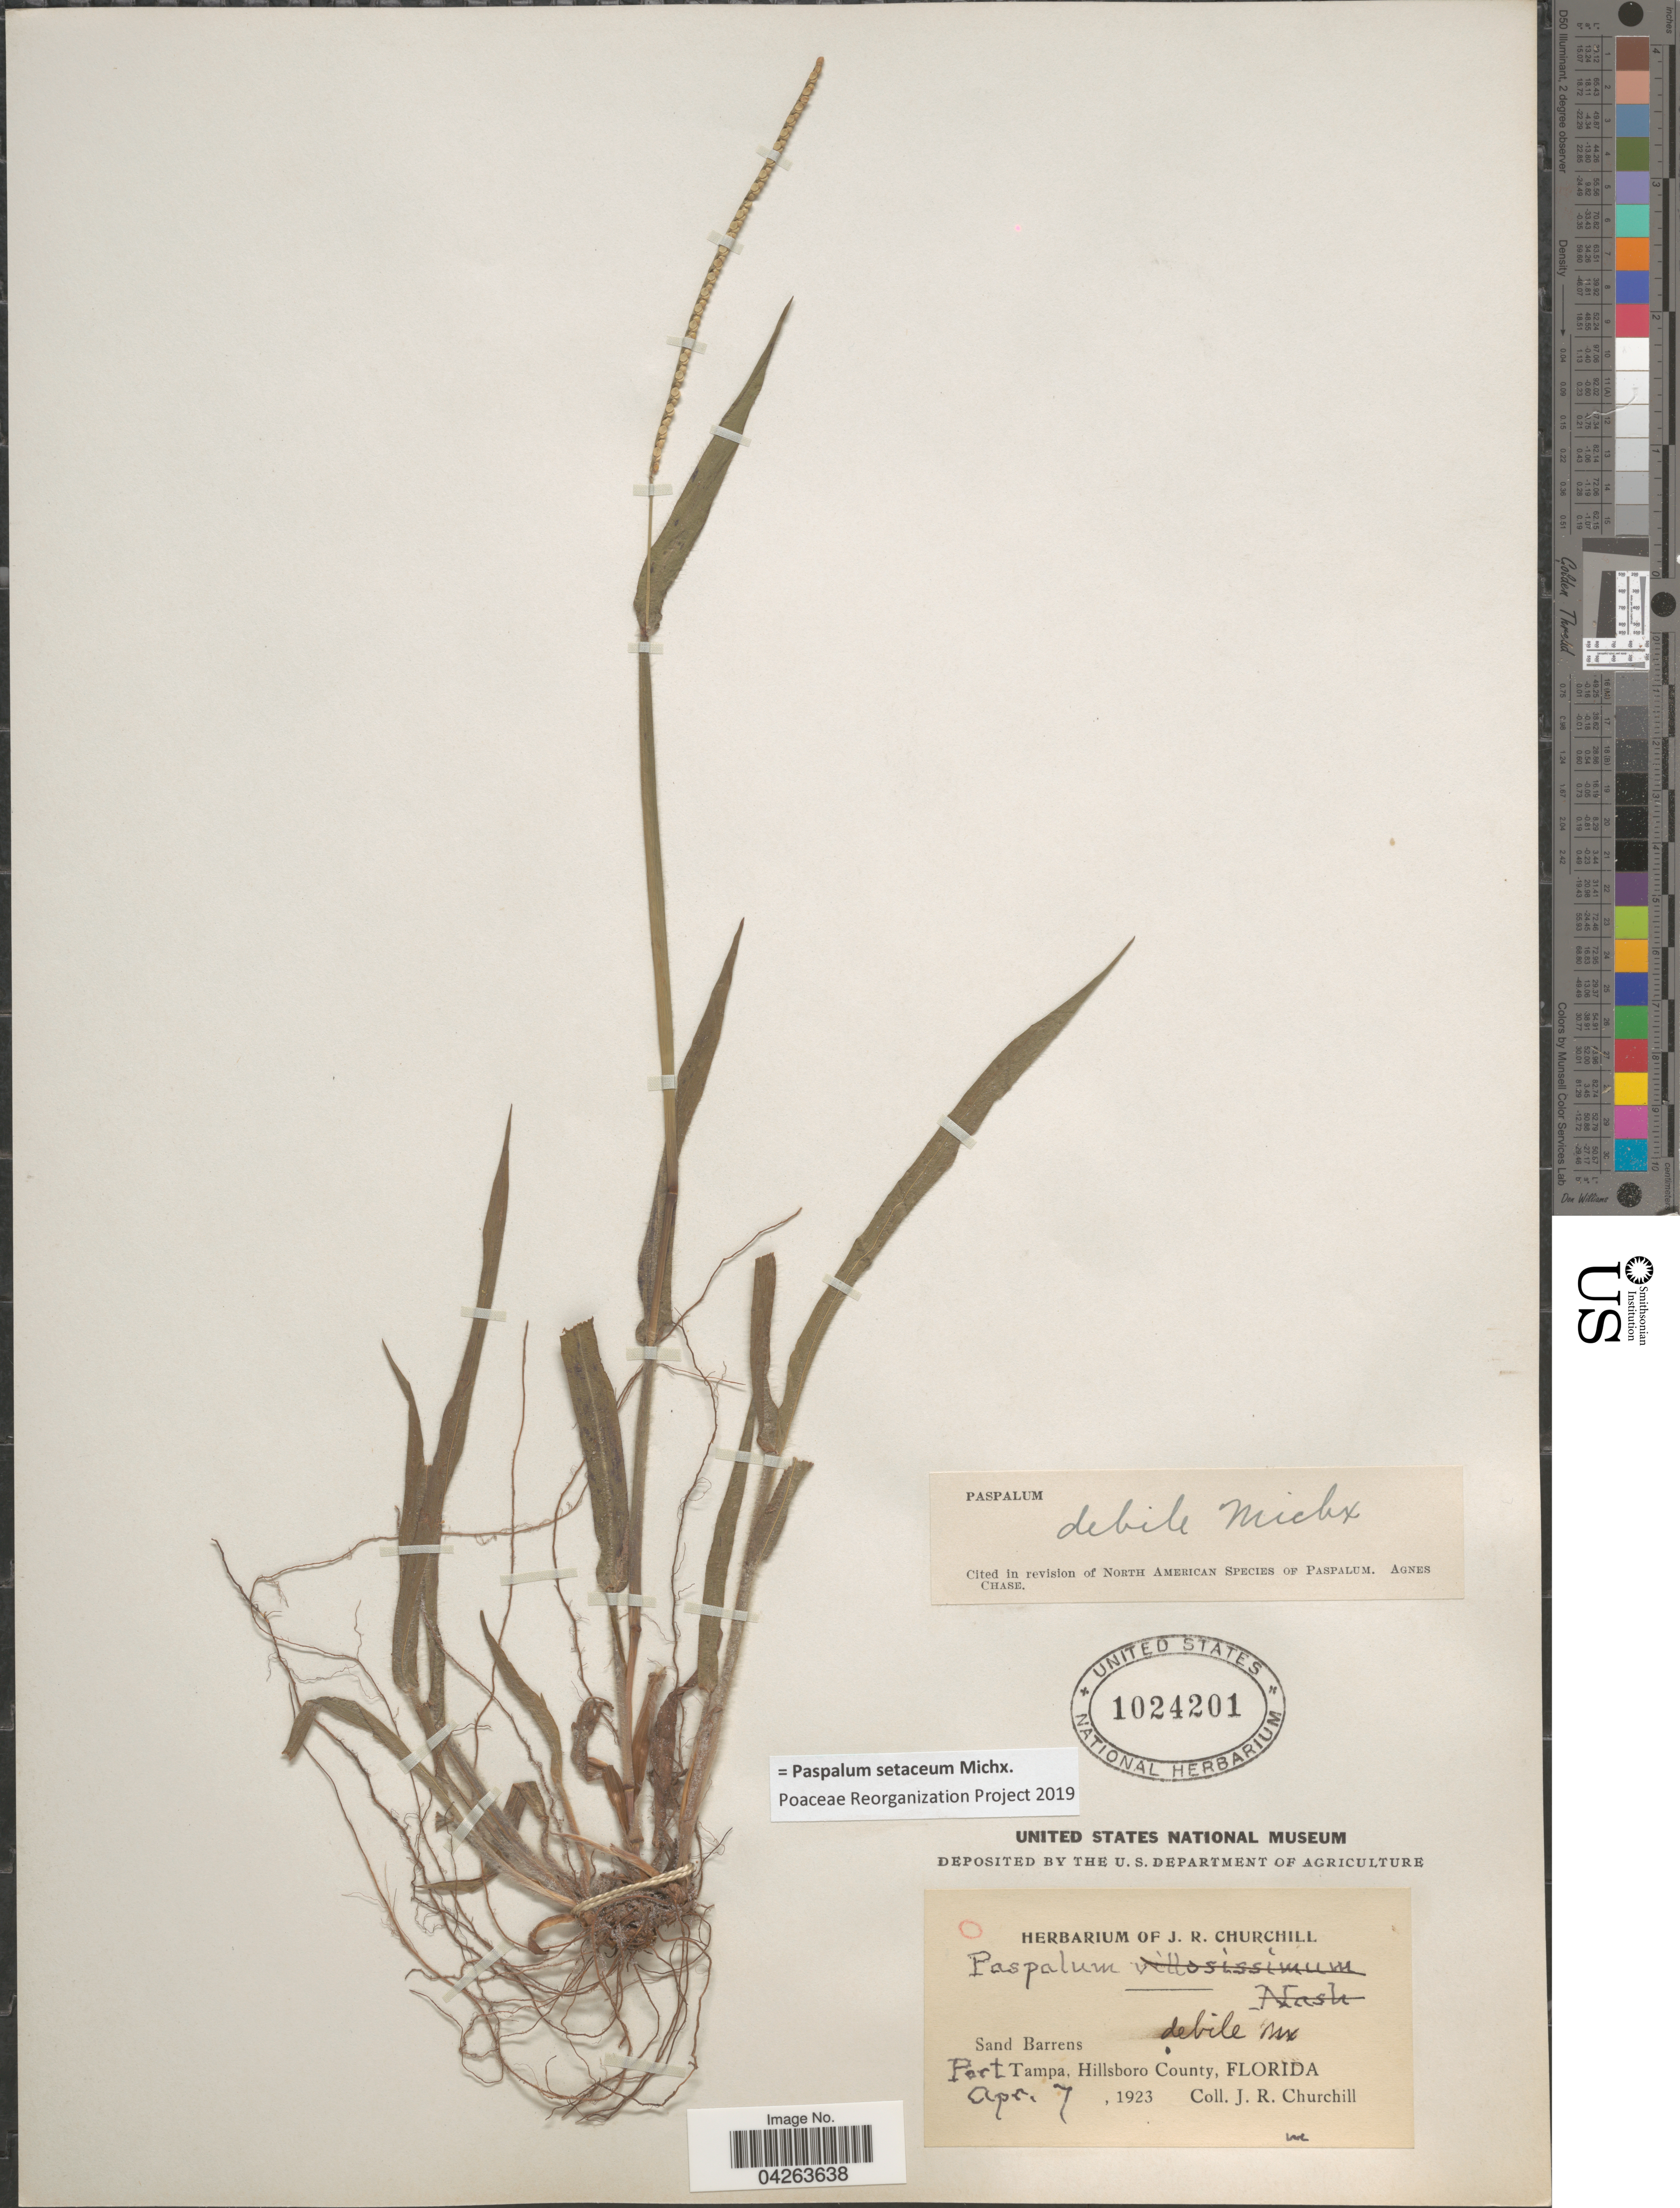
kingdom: Plantae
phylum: Tracheophyta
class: Liliopsida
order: Poales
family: Poaceae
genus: Paspalum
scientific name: Paspalum setaceum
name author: Michx.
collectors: J. Churchill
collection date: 1923-04-07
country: United States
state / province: Florida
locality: Sand barrens. Port Tampa, Hillsboro County.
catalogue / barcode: US 1024201